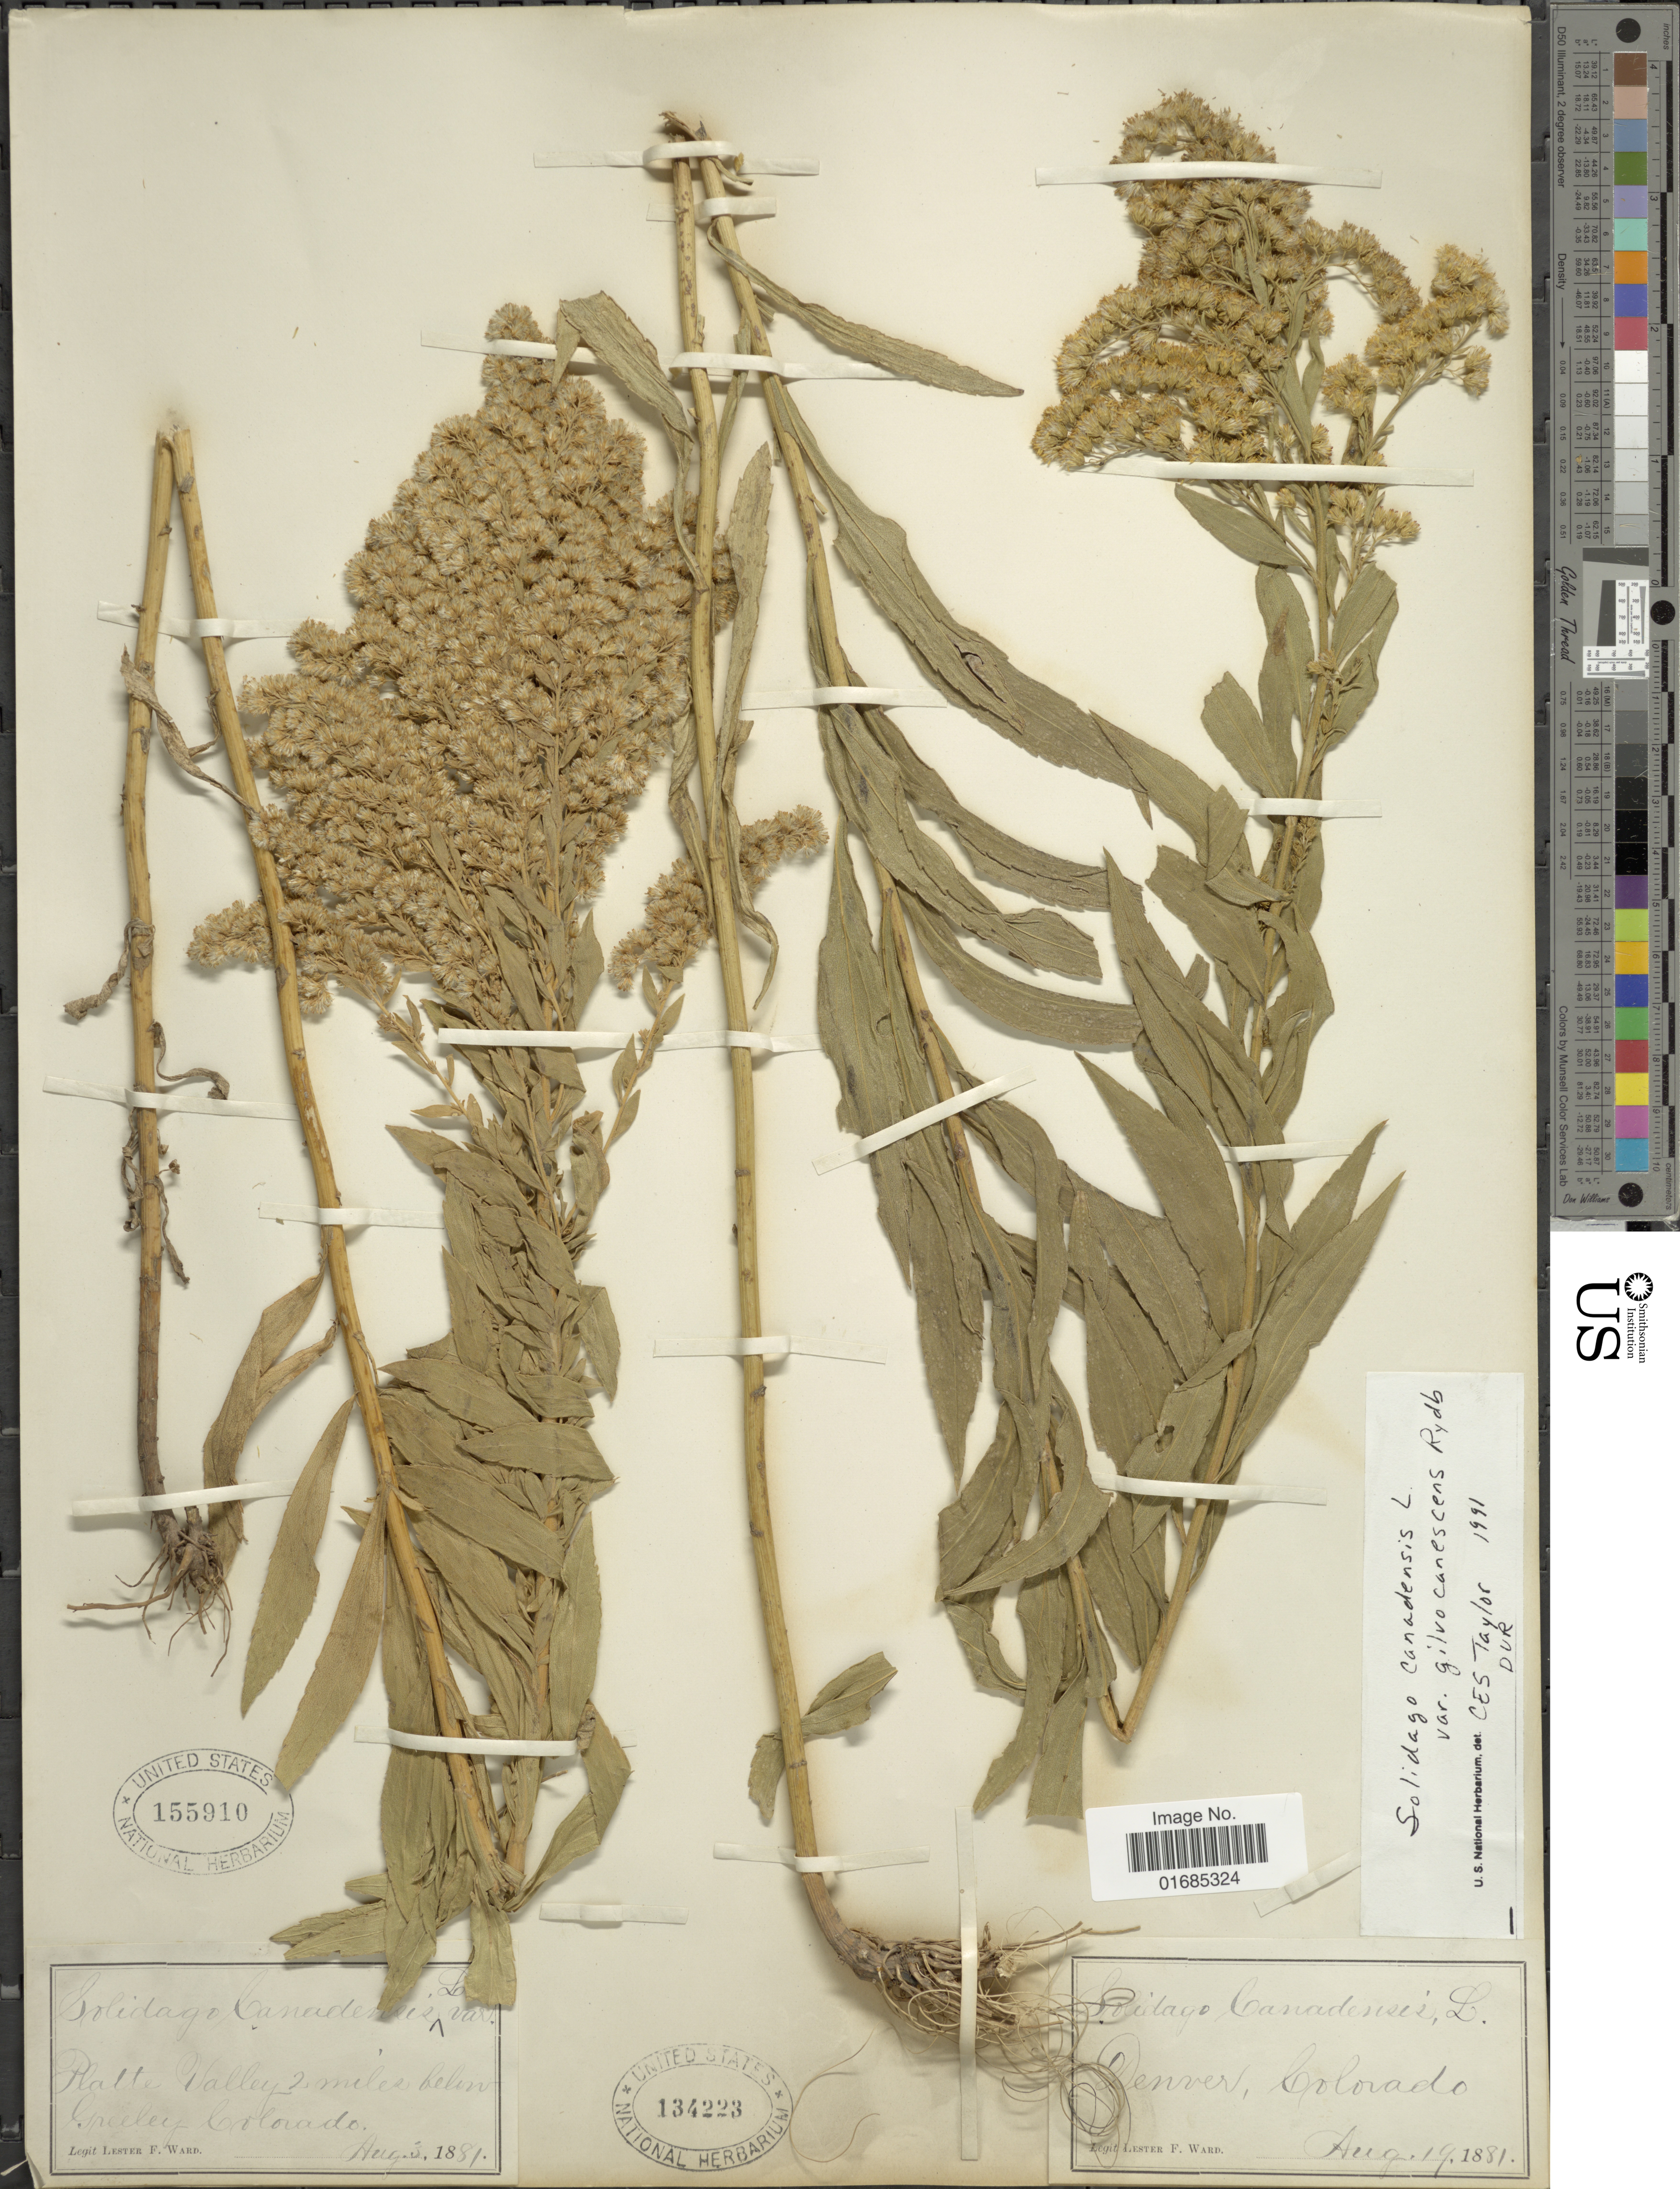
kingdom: Plantae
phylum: Tracheophyta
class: Magnoliopsida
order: Asterales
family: Asteraceae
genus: Solidago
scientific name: Solidago canadensis var. gilvocanescens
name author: Rydb.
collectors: L. F. Ward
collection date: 1881-08-19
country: United States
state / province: Colorado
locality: Denver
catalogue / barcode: US 134223